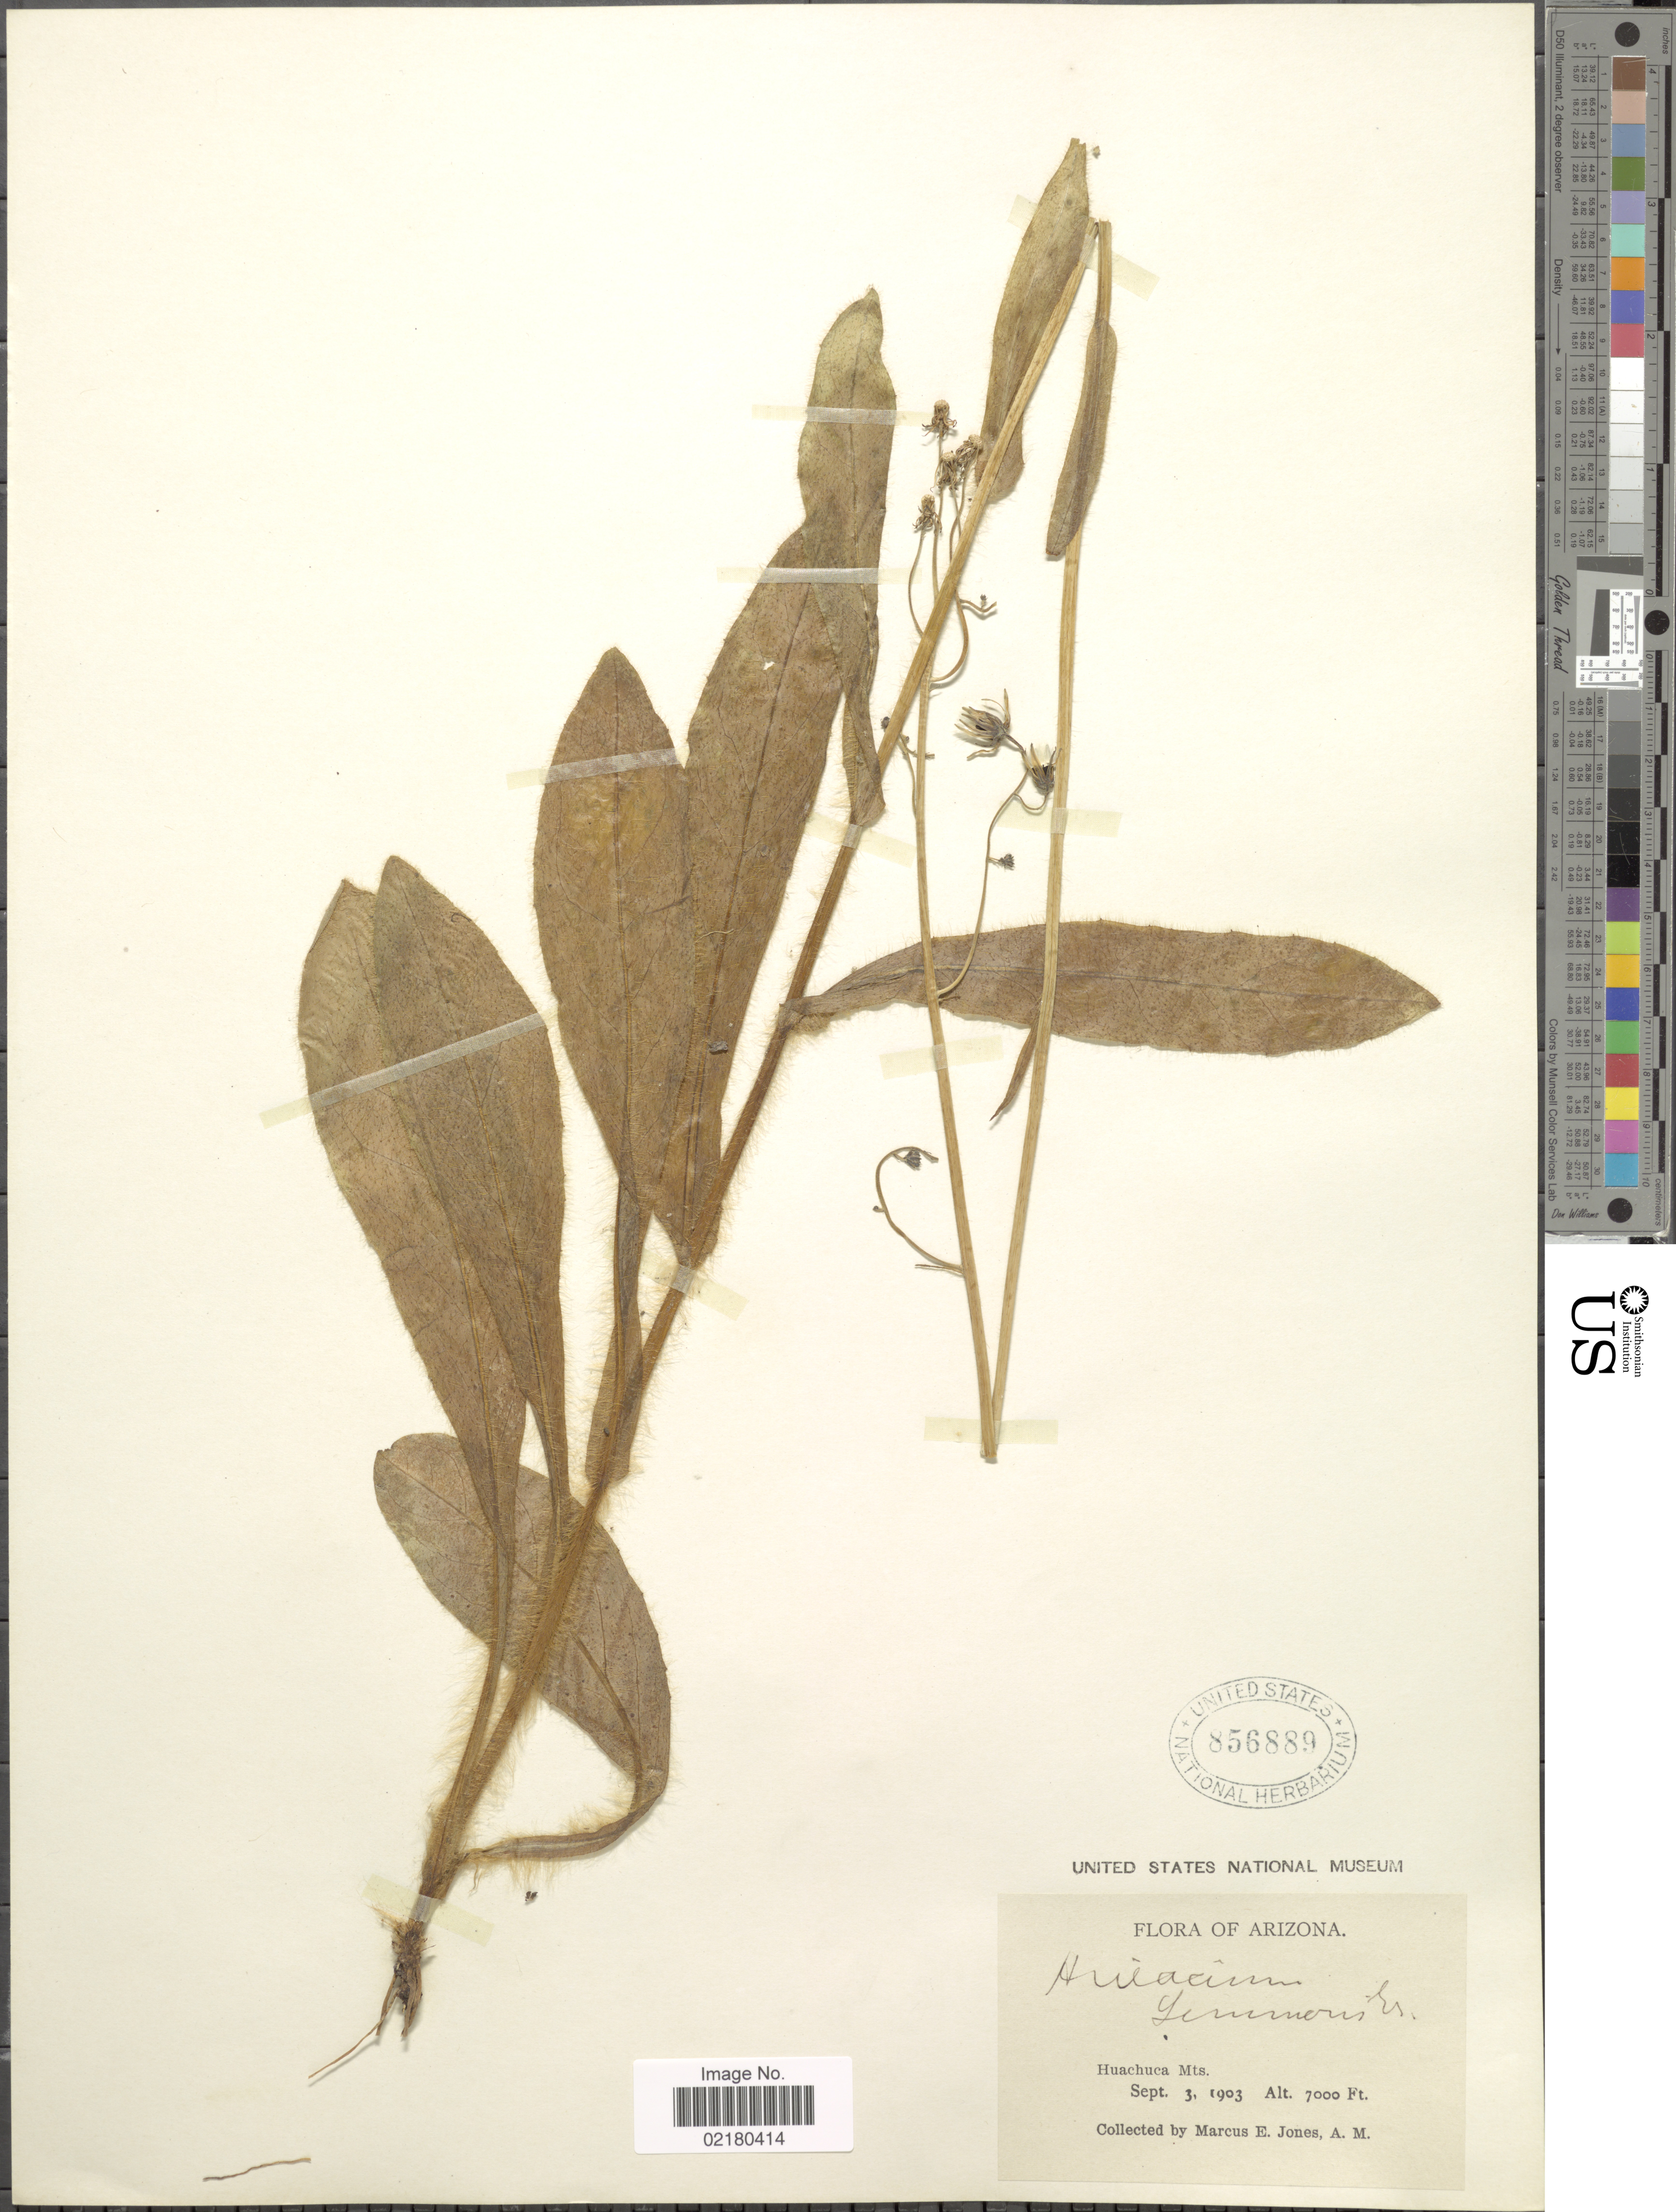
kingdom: Plantae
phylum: Tracheophyta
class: Magnoliopsida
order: Asterales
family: Asteraceae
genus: Hieracium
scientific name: Hieracium crepidispermum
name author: Fr.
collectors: M. E. Jones & A. M. Jones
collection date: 1903-09-03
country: United States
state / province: Arizona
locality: Huachuca Mts.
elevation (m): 2134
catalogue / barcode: US 856889